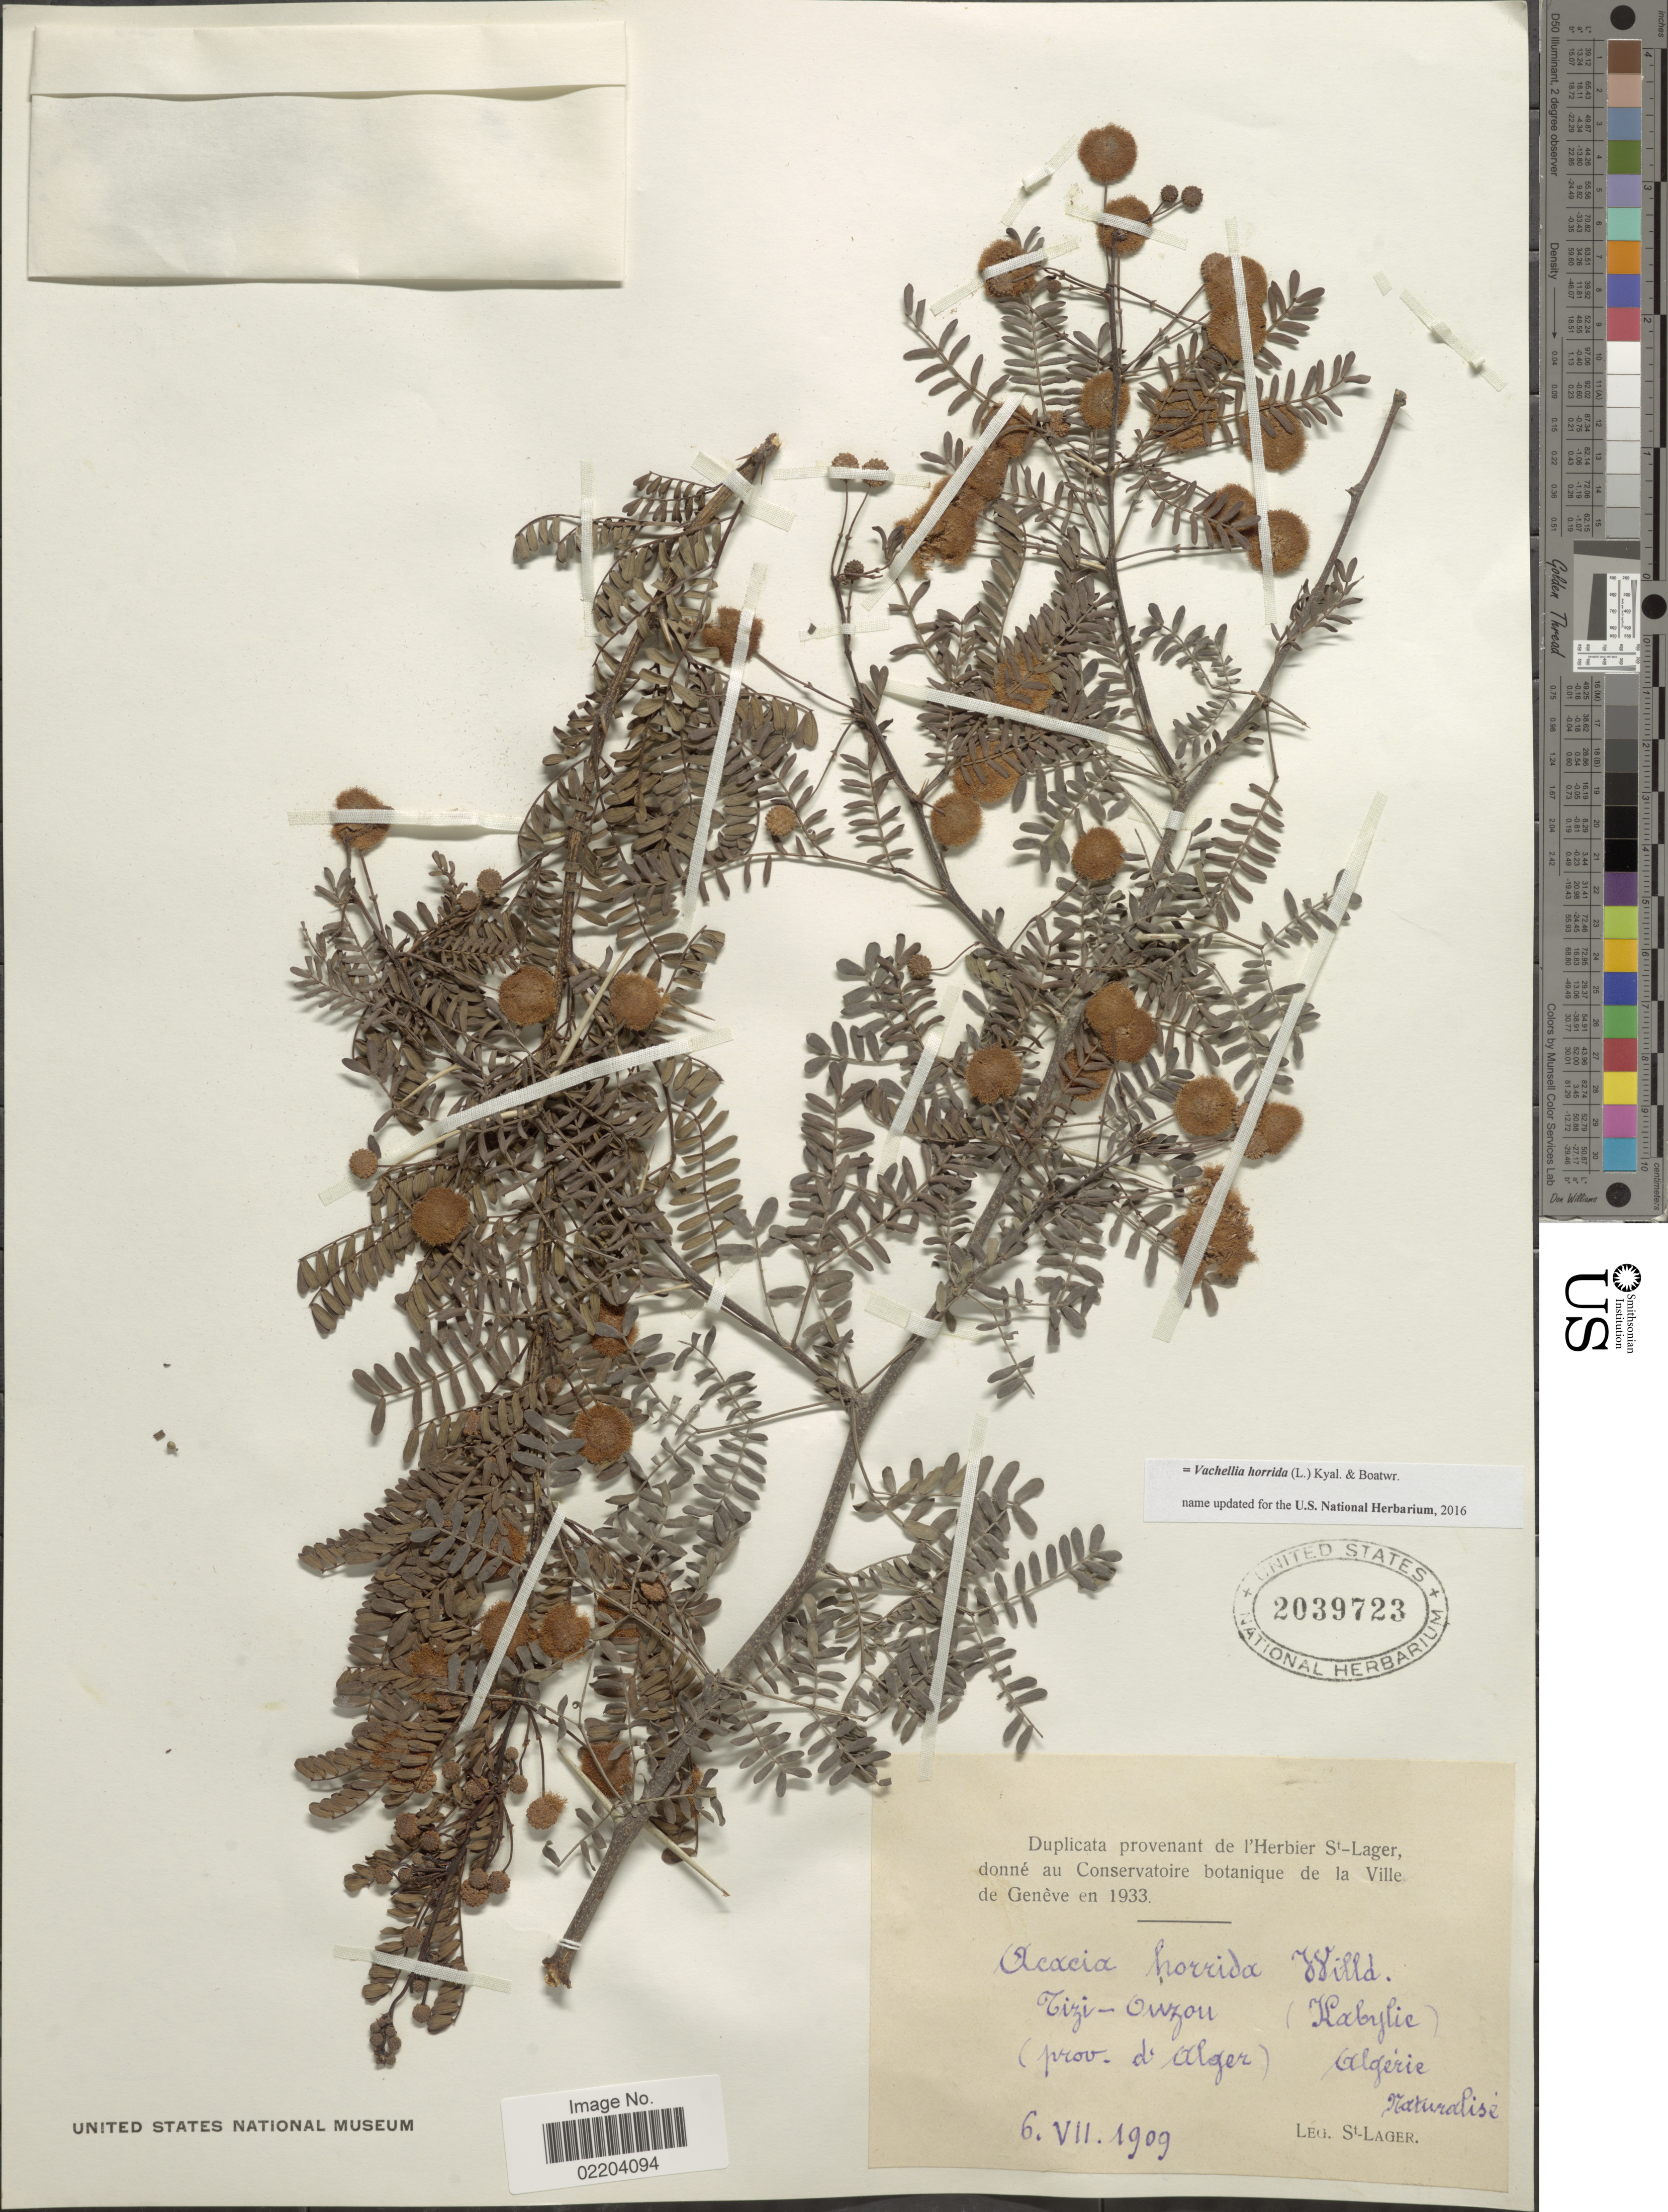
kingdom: Plantae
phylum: Tracheophyta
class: Magnoliopsida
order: Fabales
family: Fabaceae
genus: Vachellia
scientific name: Vachellia horrida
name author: (L.) Kyal. & Boatwr.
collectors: -. St. Lager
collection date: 1909-07-06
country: Algeria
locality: Tizi-Ouzou (Kabylie) (prov.-d' Alger), Algéria, Naturalise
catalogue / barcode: US 2039723